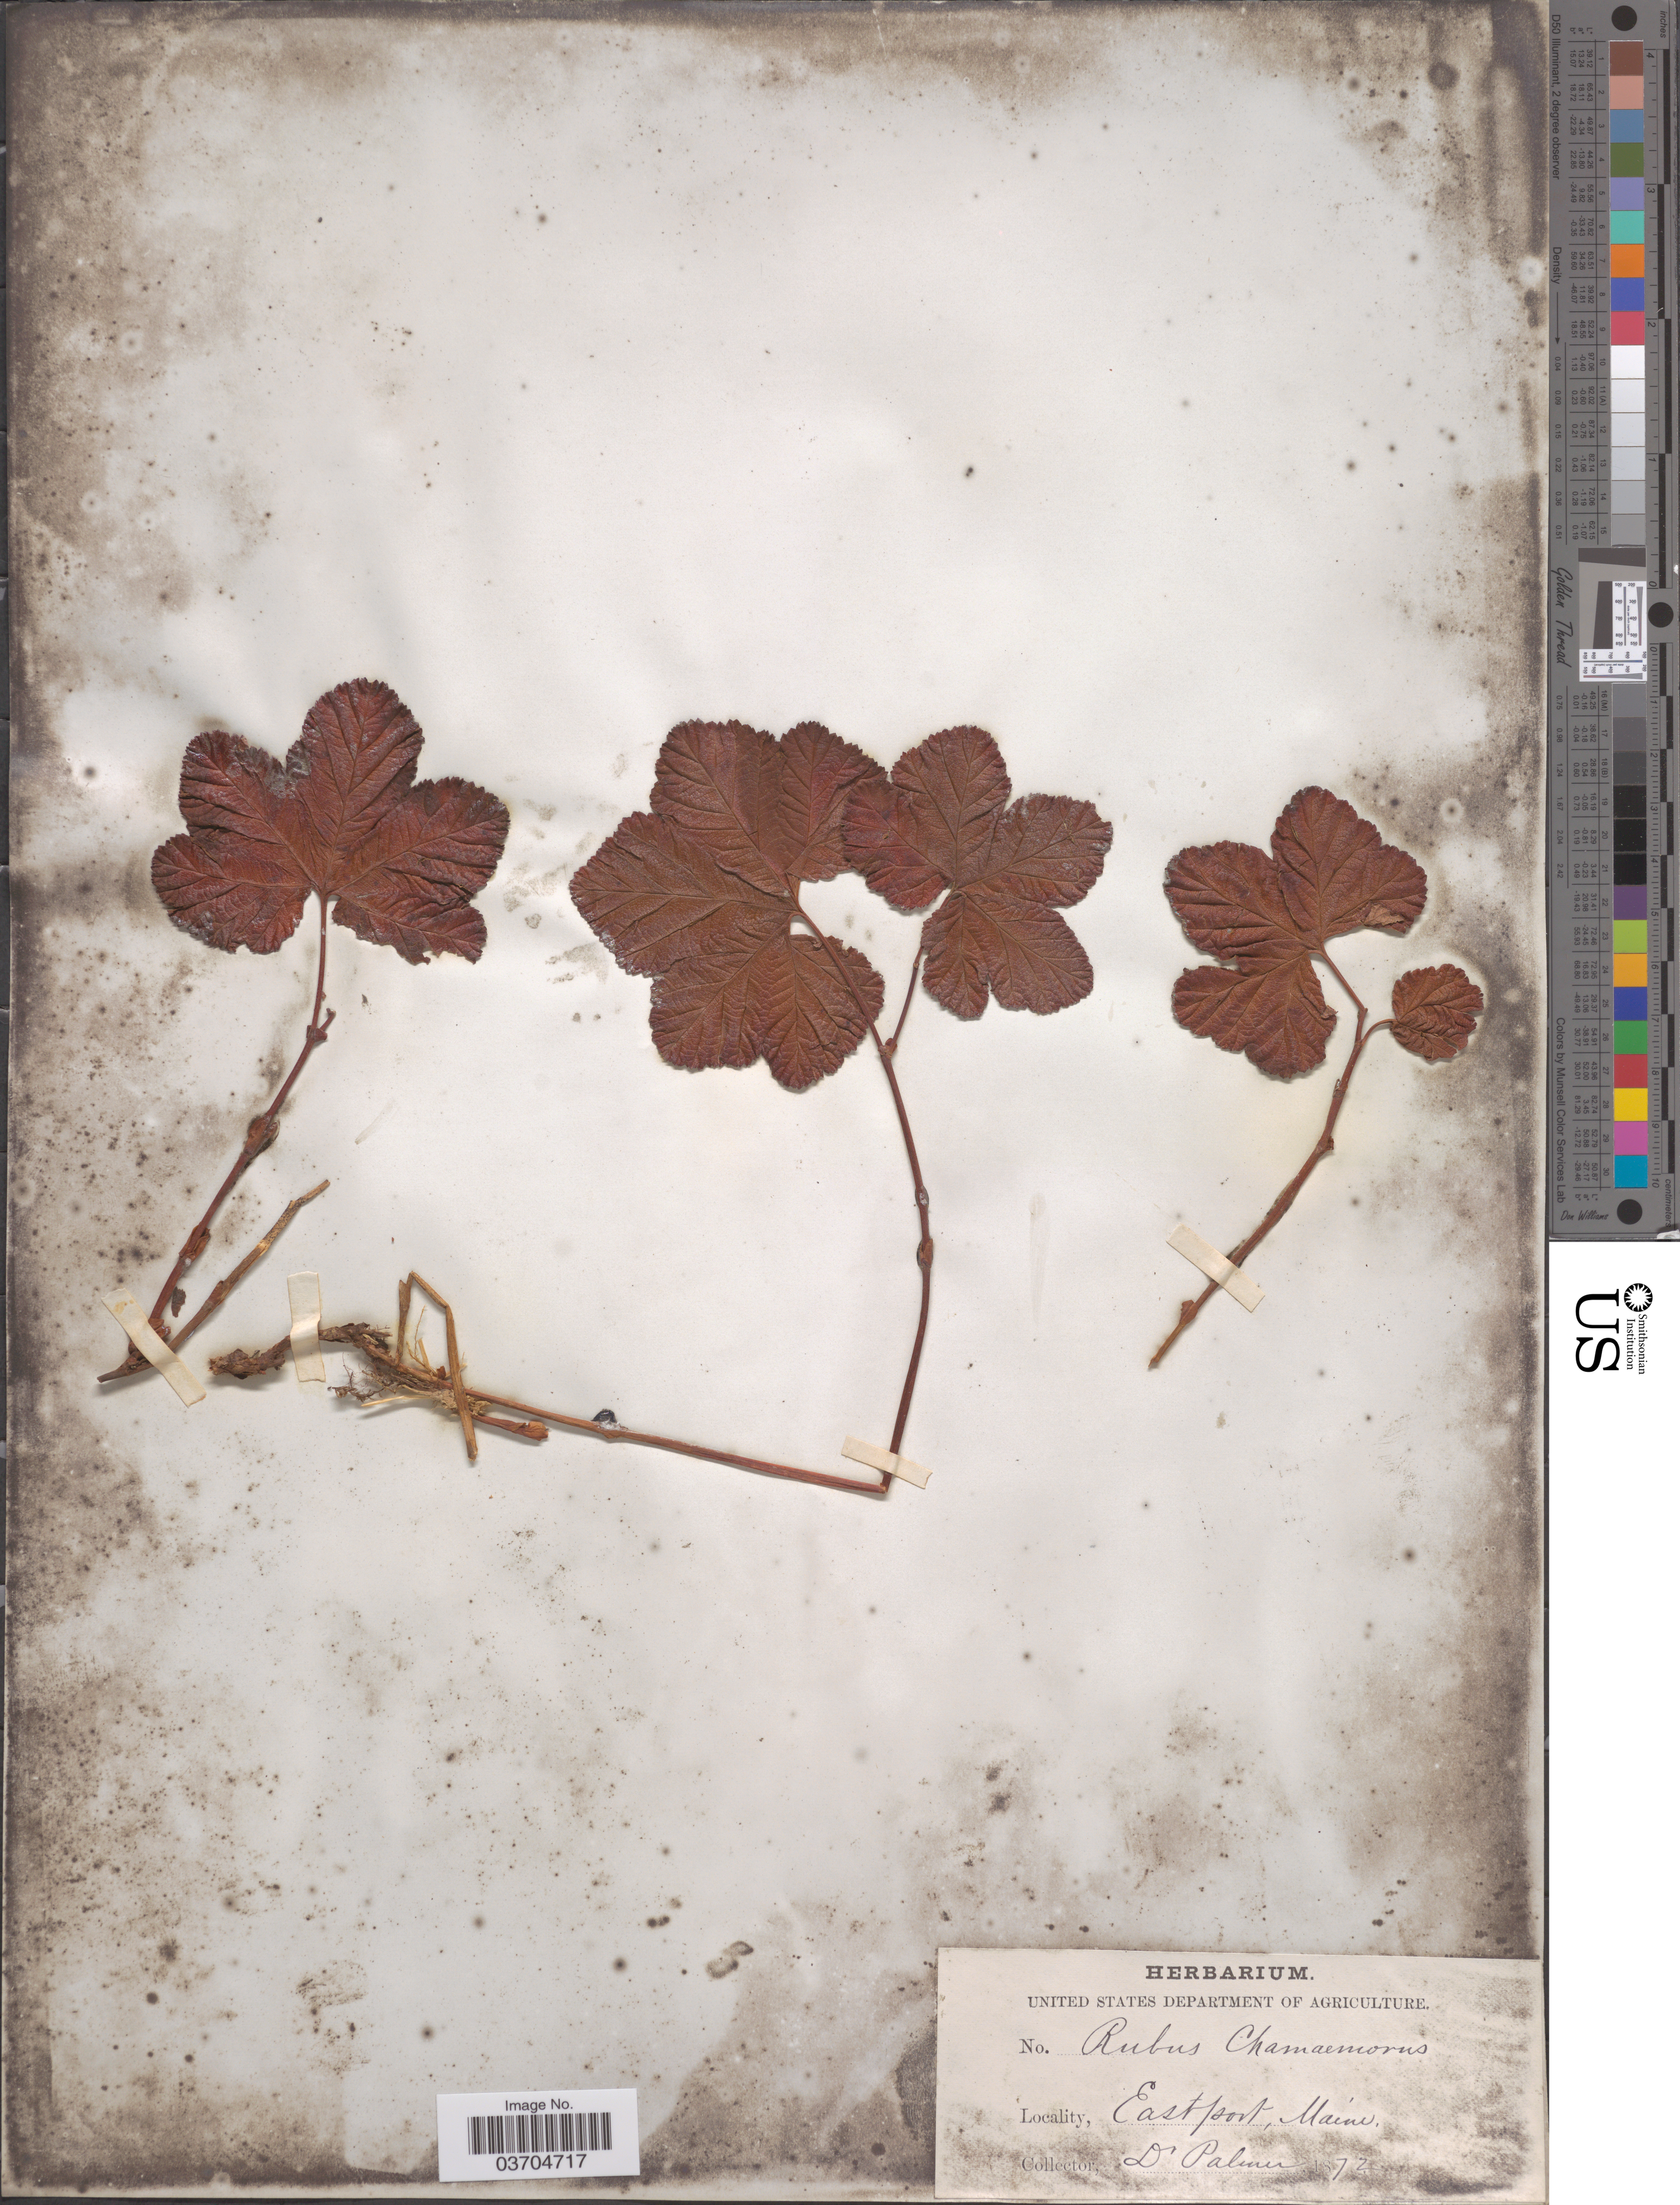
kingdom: Plantae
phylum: Tracheophyta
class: Magnoliopsida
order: Rosales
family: Rosaceae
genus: Rubus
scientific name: Rubus chamaemorus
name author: L.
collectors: Palmer, --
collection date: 1872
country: United States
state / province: Maine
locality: Eastport.